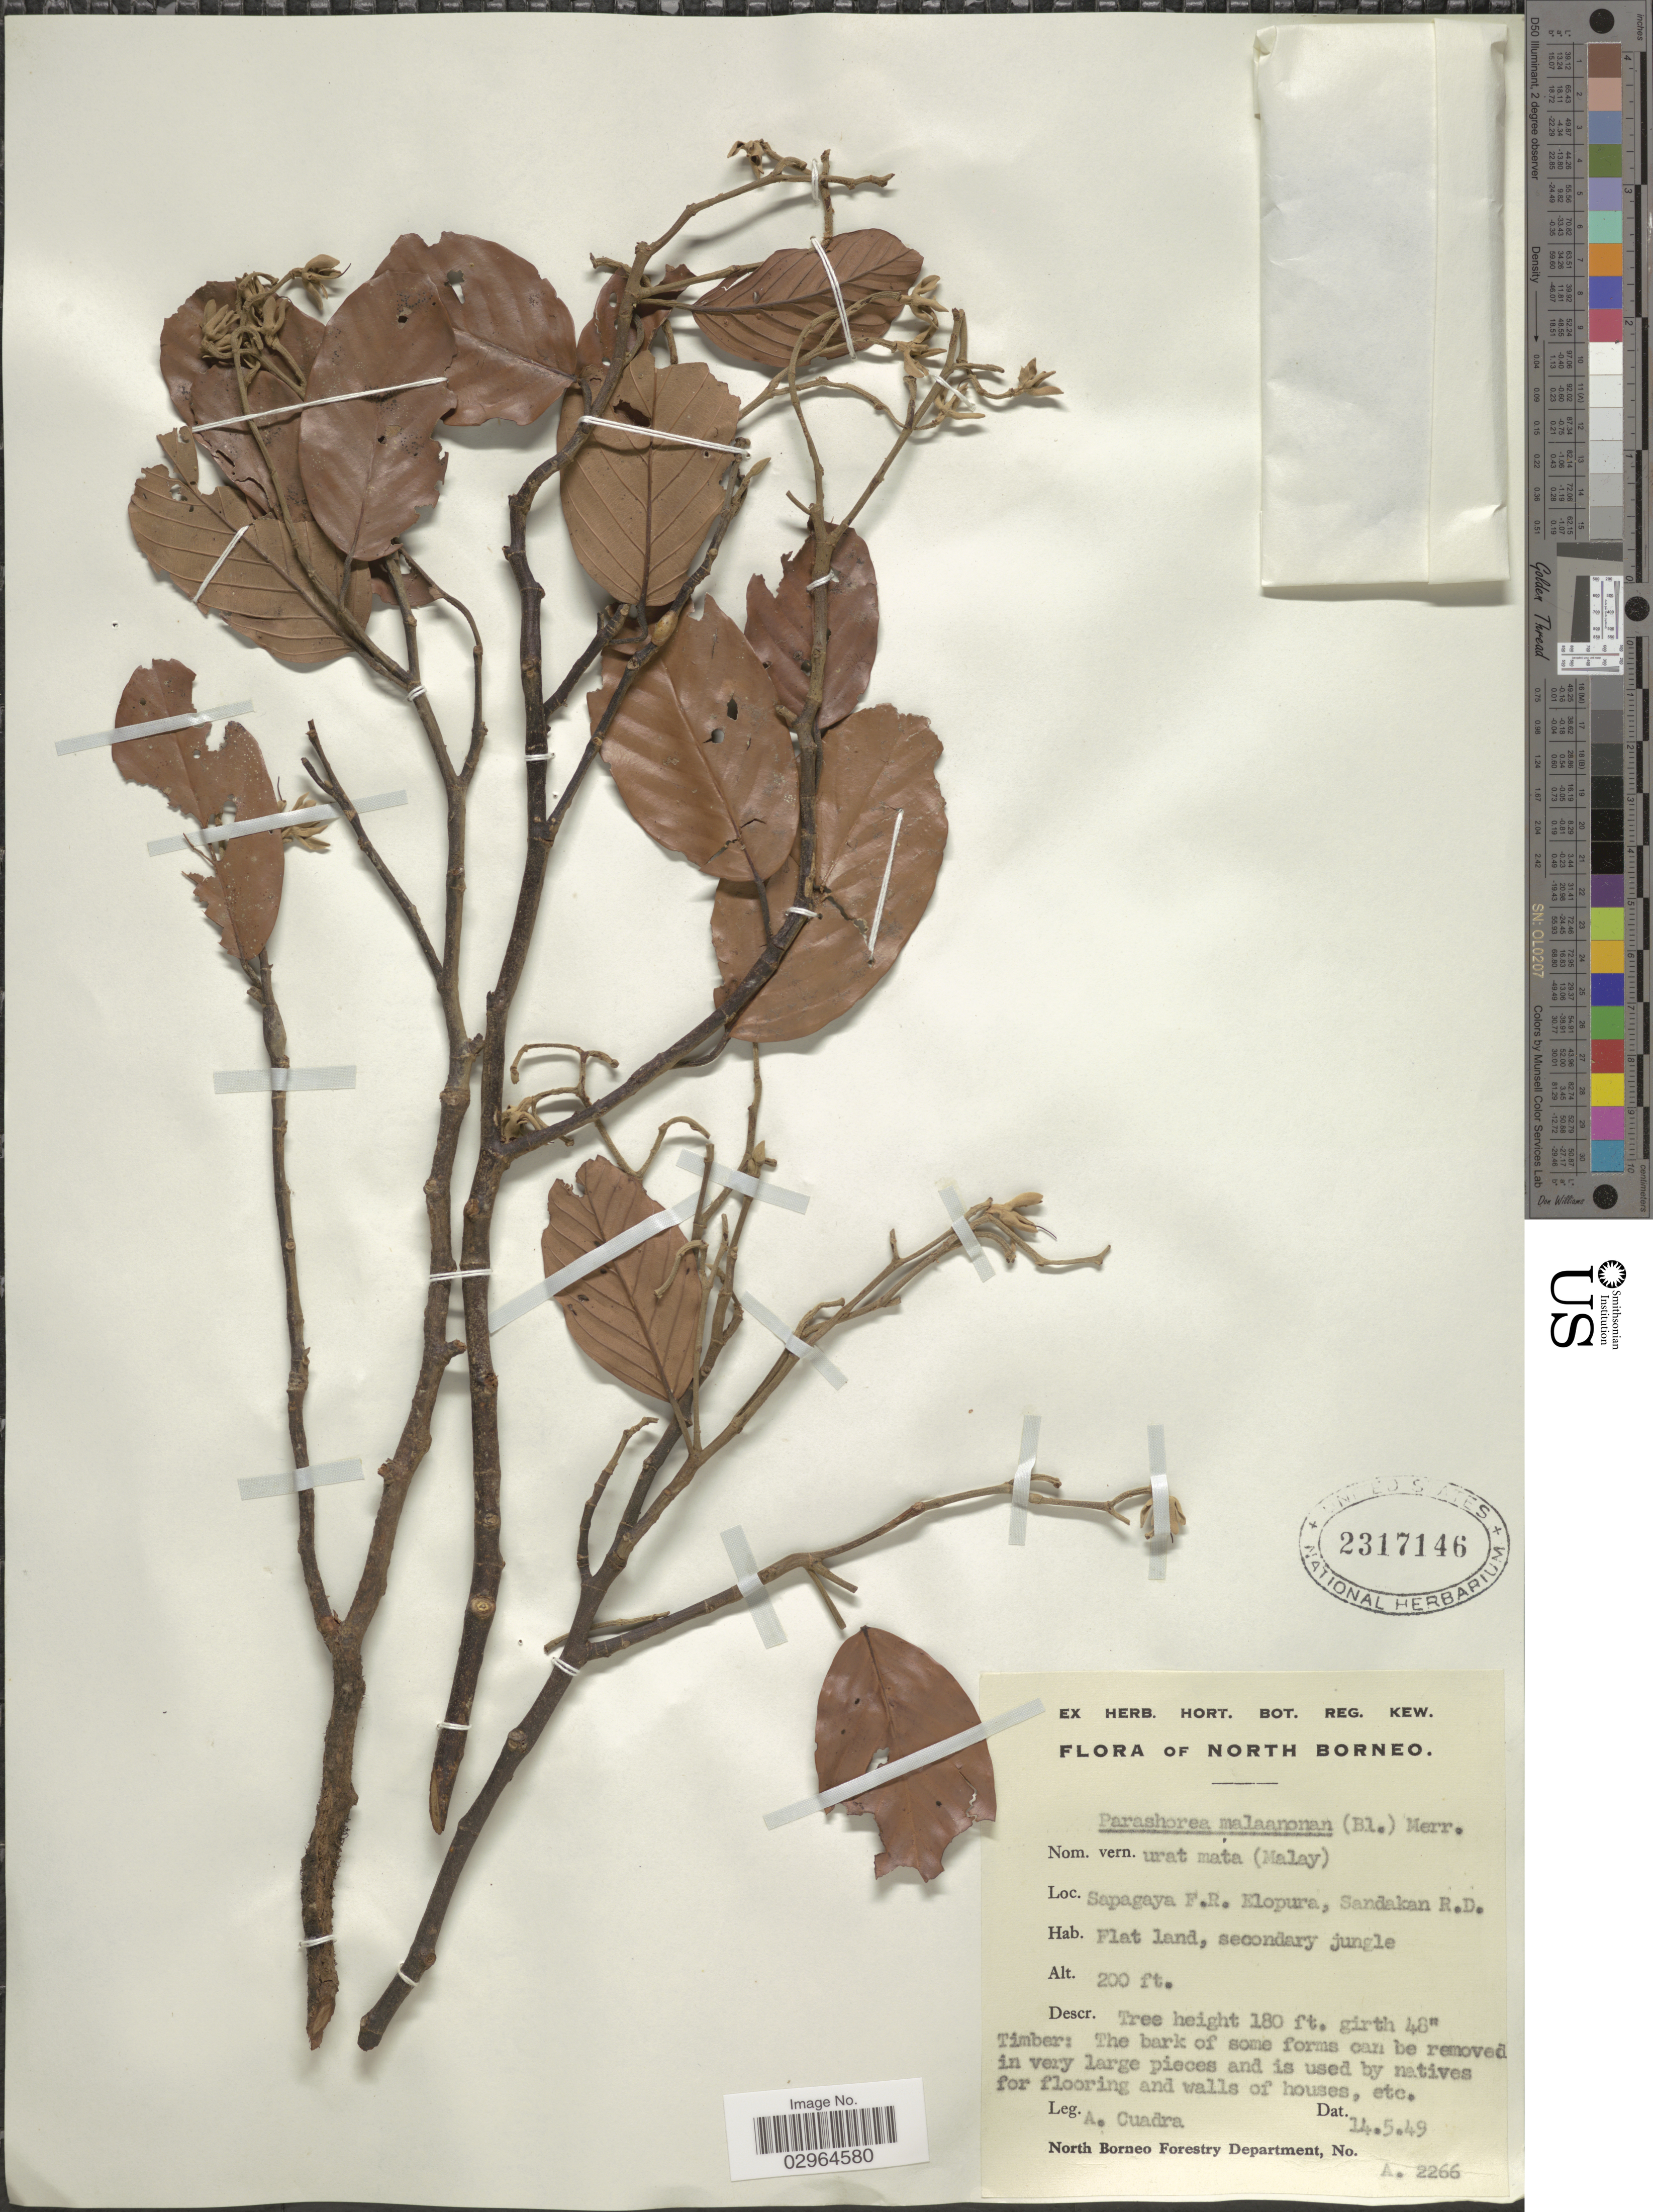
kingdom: Plantae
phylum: Tracheophyta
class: Magnoliopsida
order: Malvales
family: Dipterocarpaceae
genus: Parashorea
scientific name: Parashorea malaanonan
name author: (Blanco) Merr.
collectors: A. Cuadra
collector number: A2266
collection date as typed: Transcribed d/m/y: 14/5/49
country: Malaysia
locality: North Borneo, Sapagaya F.R. Elopura, Sandakan R.D.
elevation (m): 61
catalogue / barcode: US 2317146